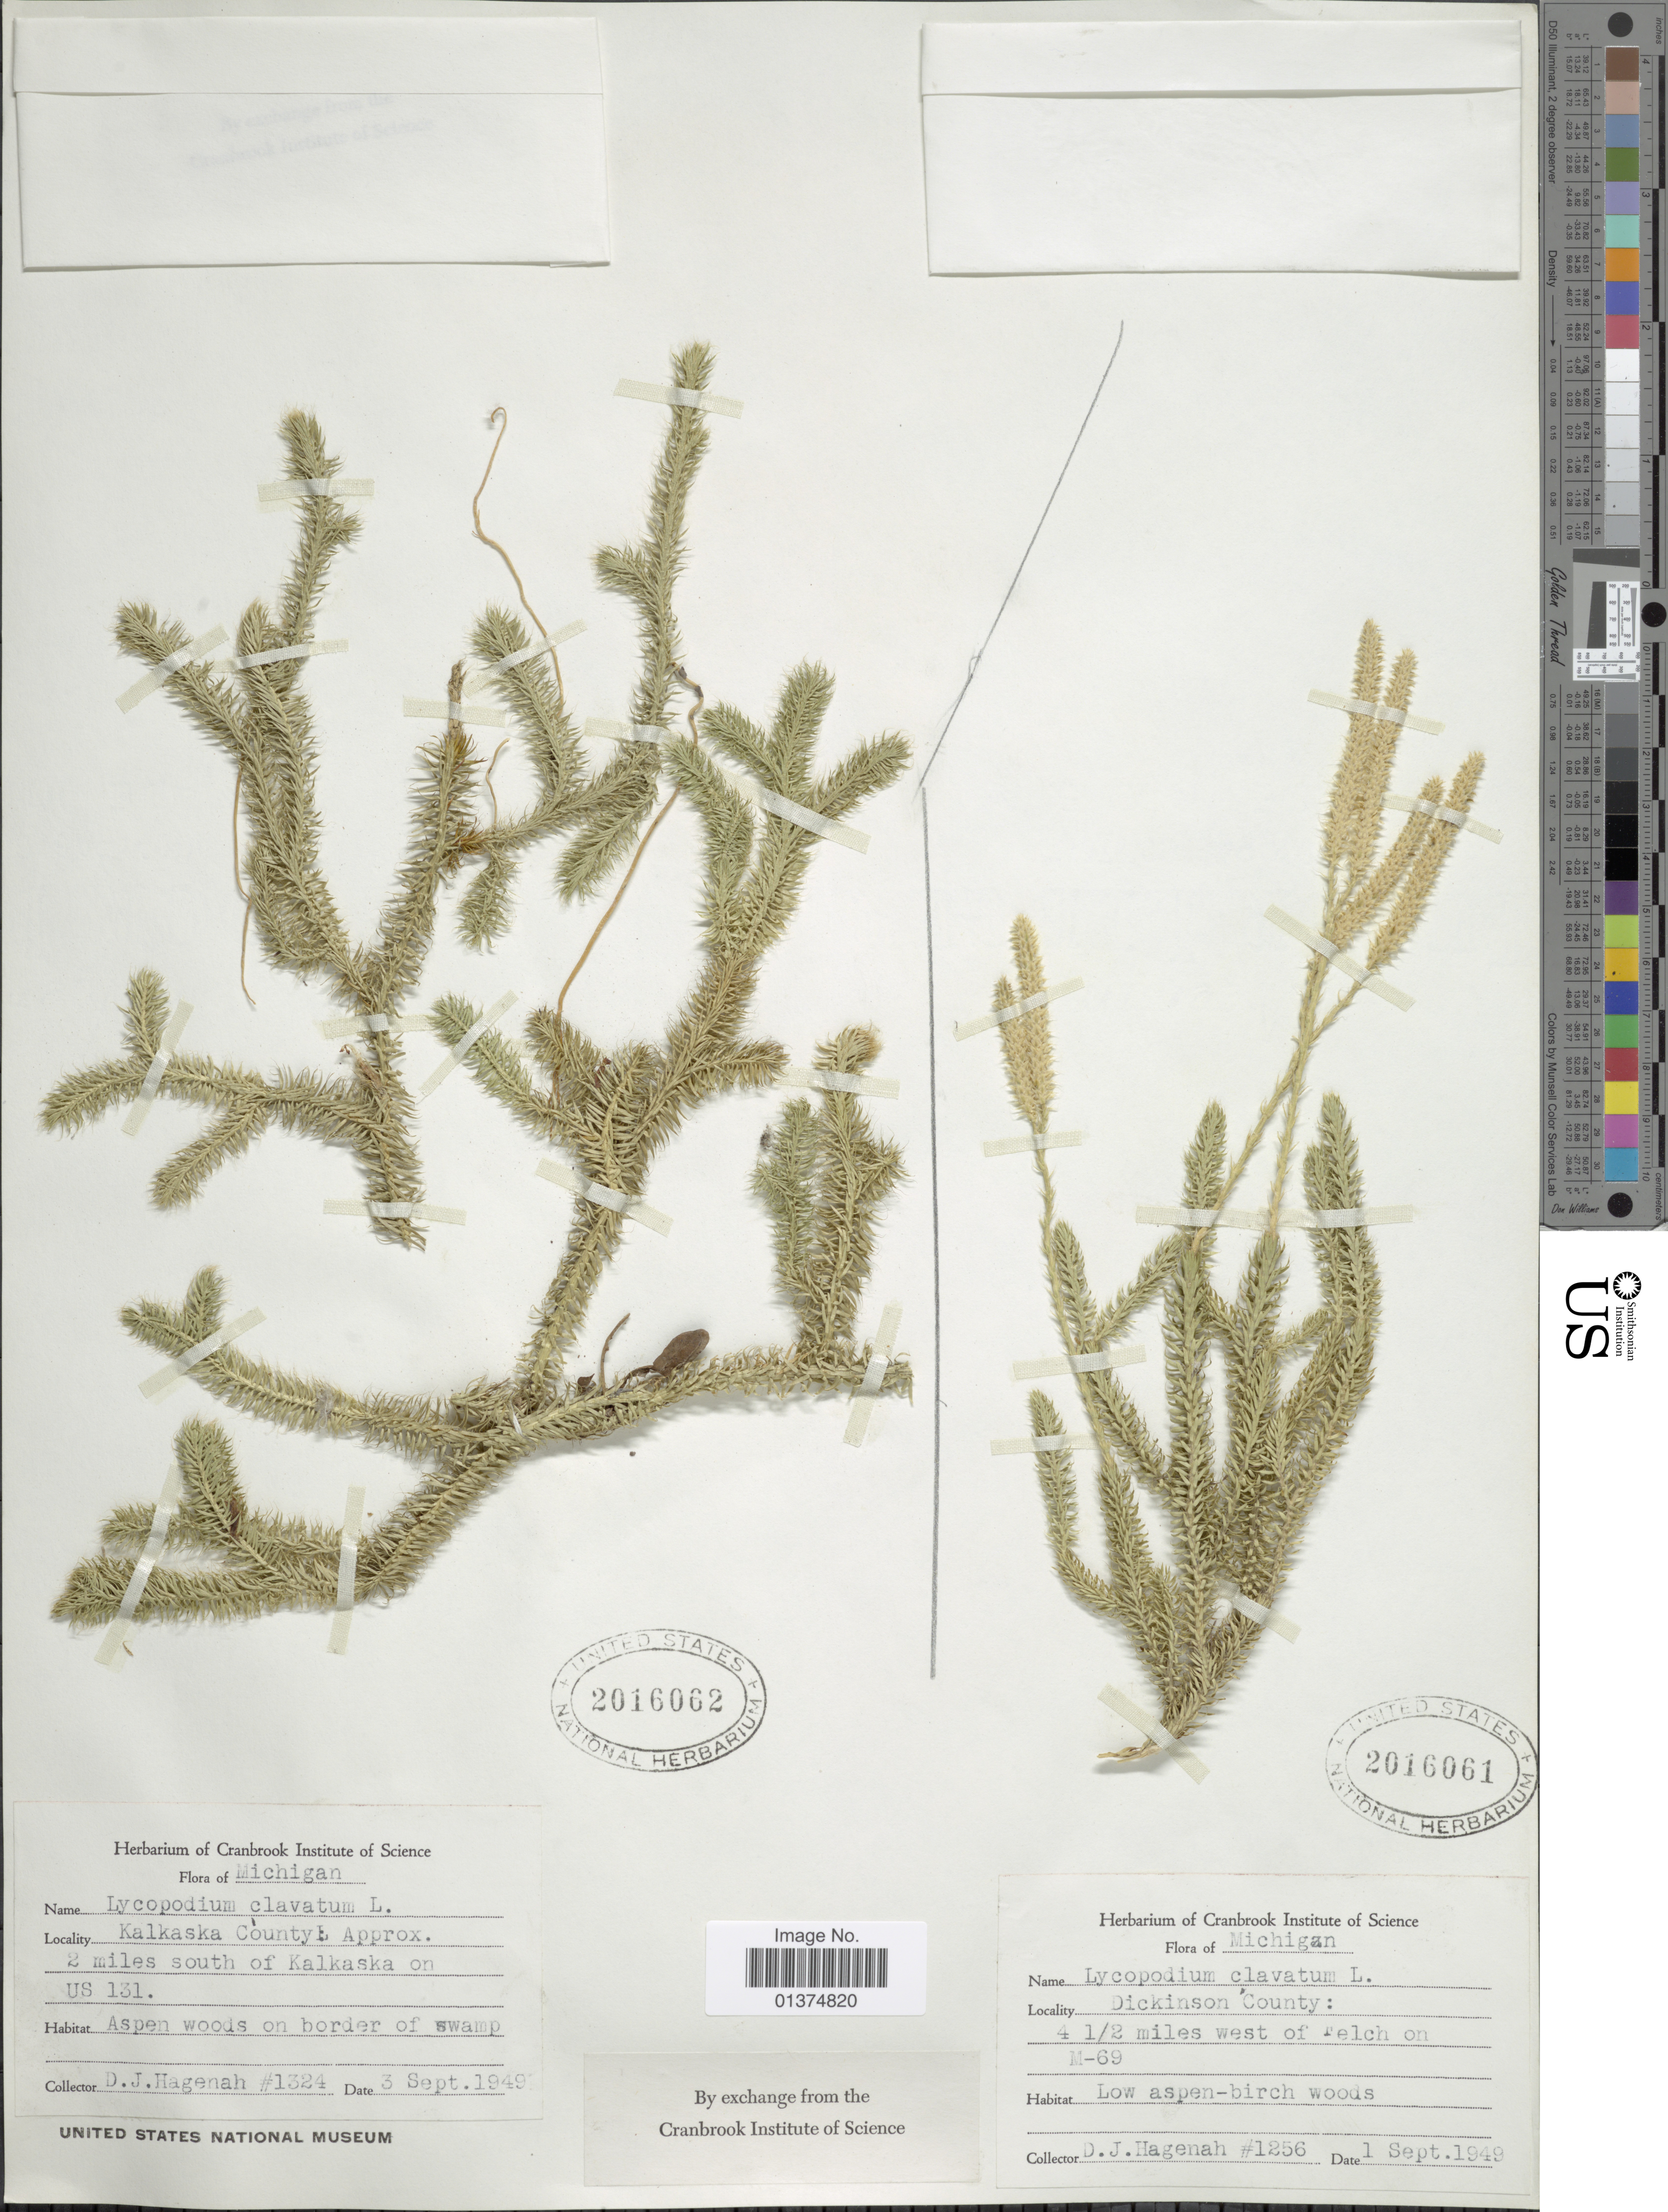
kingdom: Plantae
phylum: Tracheophyta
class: Lycopodiopsida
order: Lycopodiales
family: Lycopodiaceae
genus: Lycopodium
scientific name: Lycopodium clavatum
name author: L.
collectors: D. Hagenah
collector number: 1256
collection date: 1949-09-01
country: United States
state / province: Michigan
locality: Dickinson County: 4½ miles west of Felch on M-69